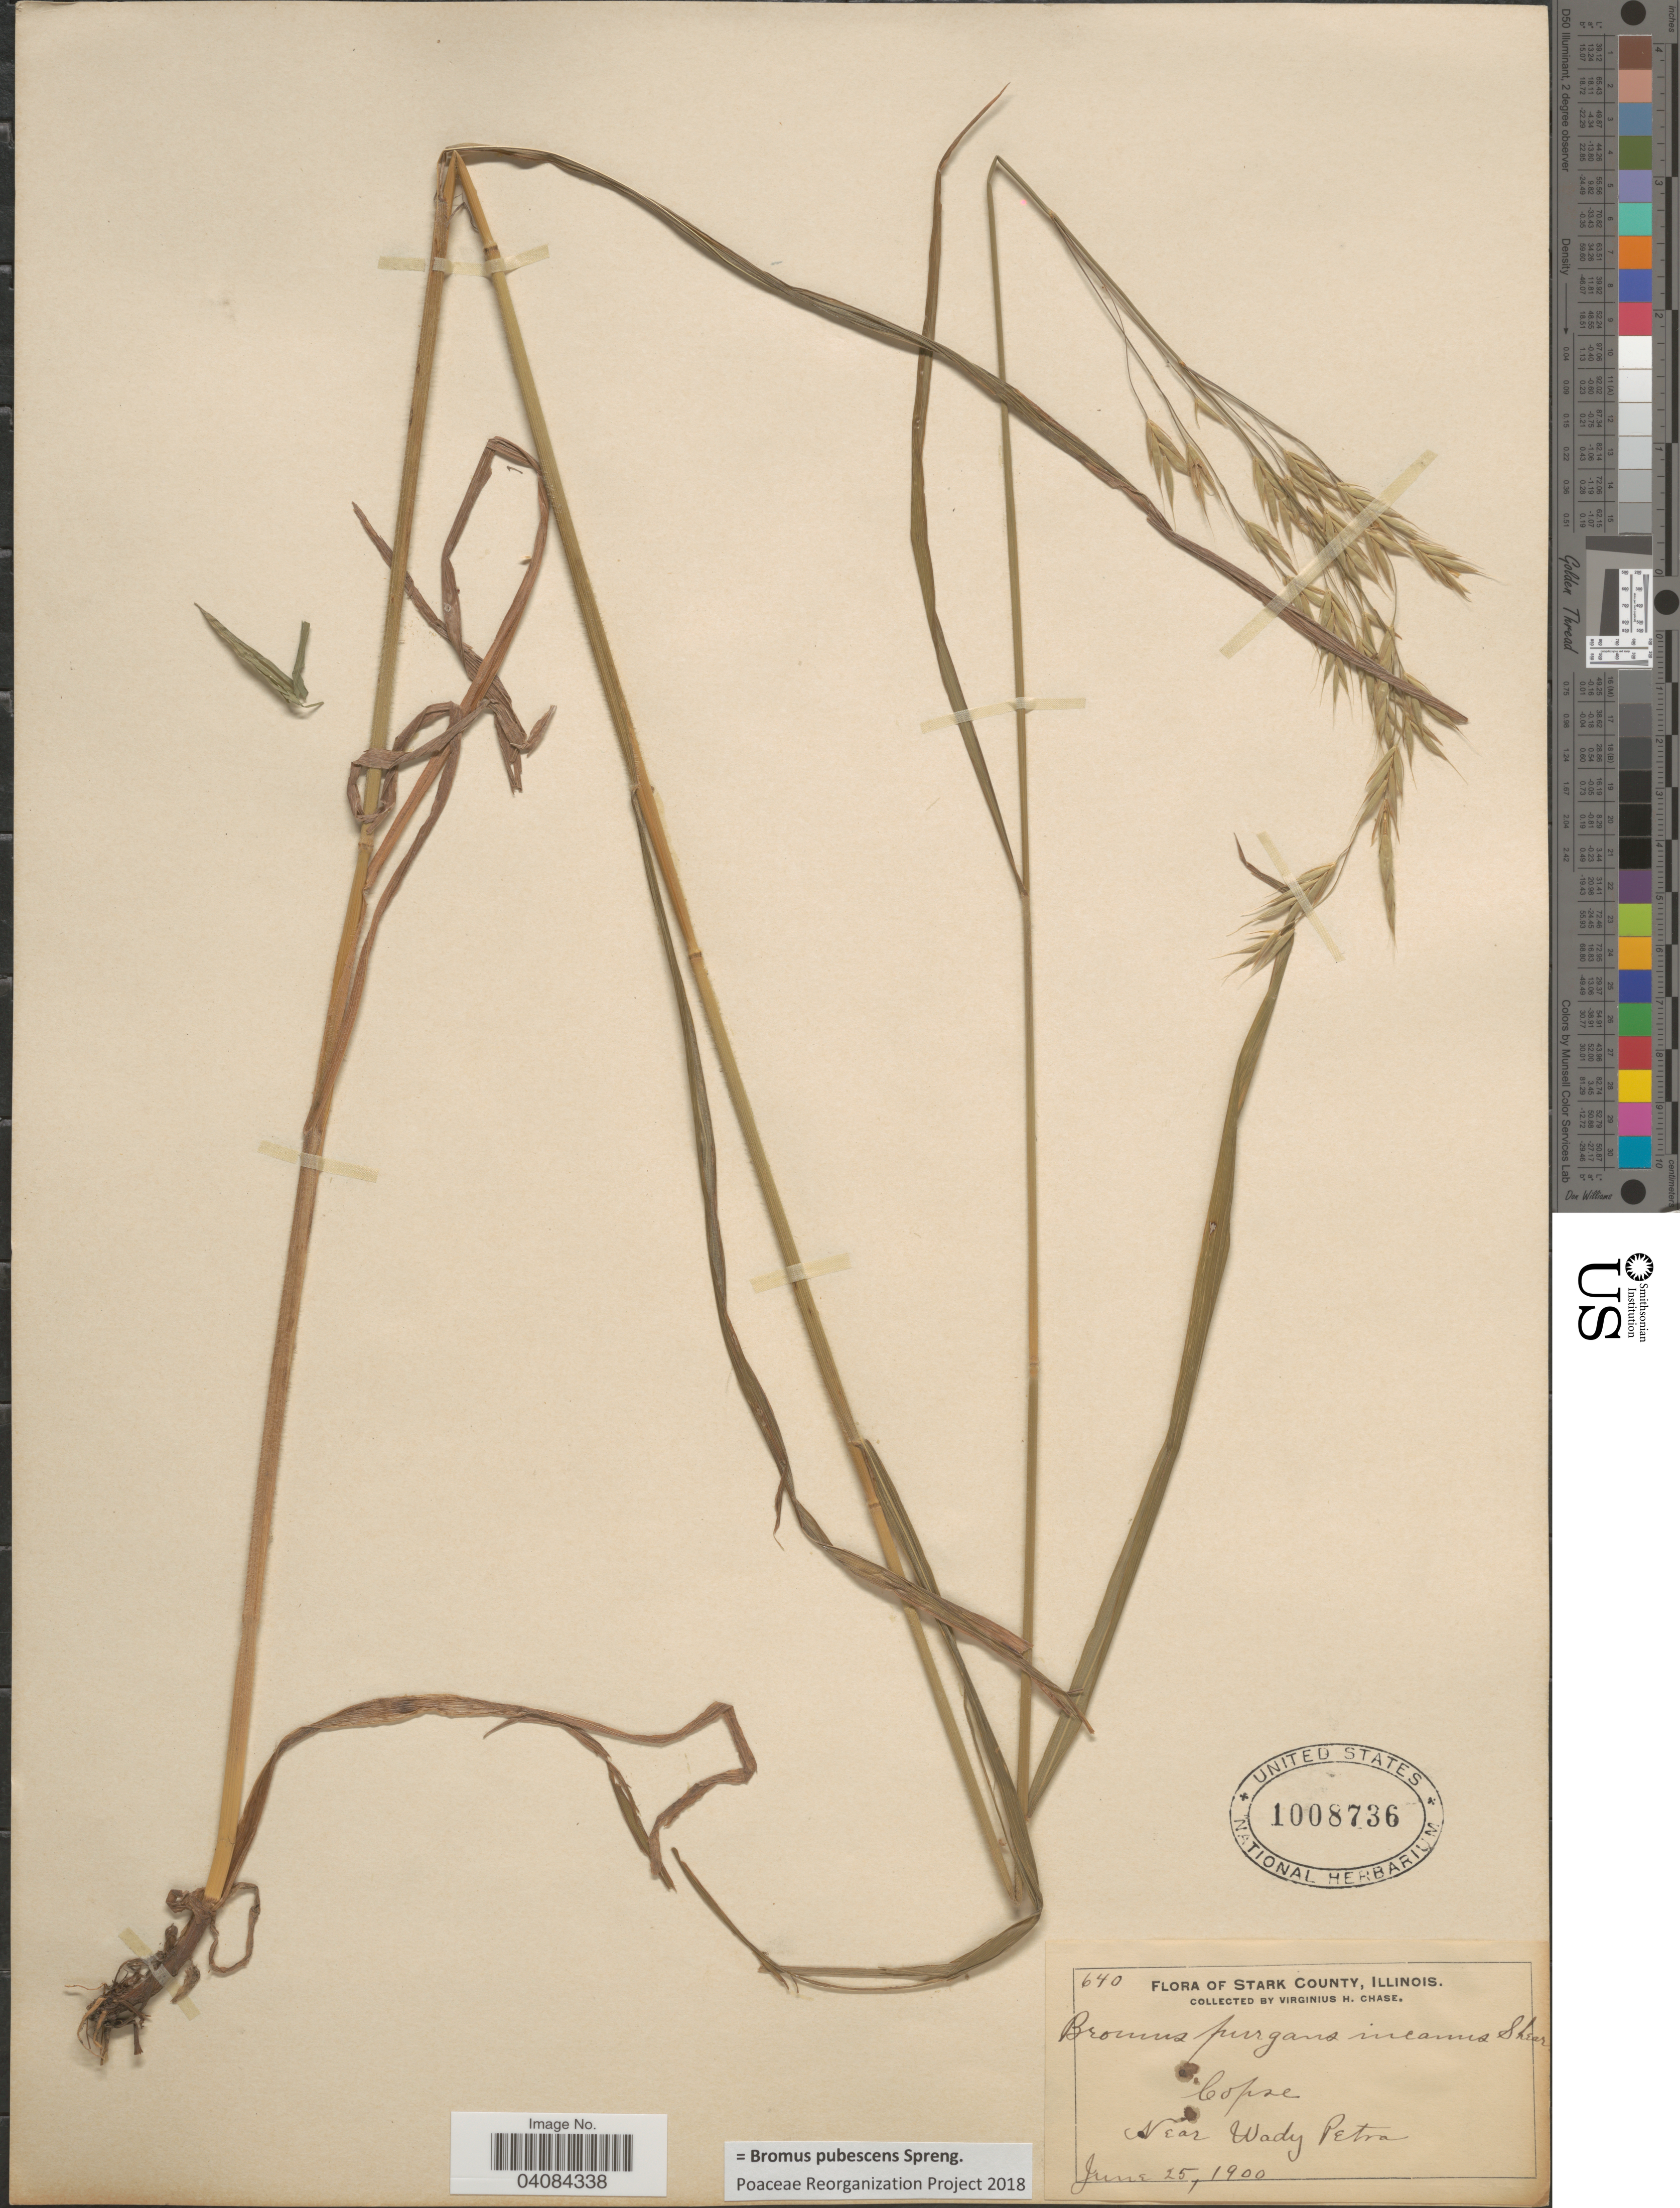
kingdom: Plantae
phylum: Tracheophyta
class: Liliopsida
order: Poales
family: Poaceae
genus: Bromus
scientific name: Bromus pubescens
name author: Muhl. ex Willd.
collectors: V. H. Chase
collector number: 640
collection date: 1900-06-25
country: United States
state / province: Illinois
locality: Stark County. Copse. Near Wady Petra.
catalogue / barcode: US 1008736